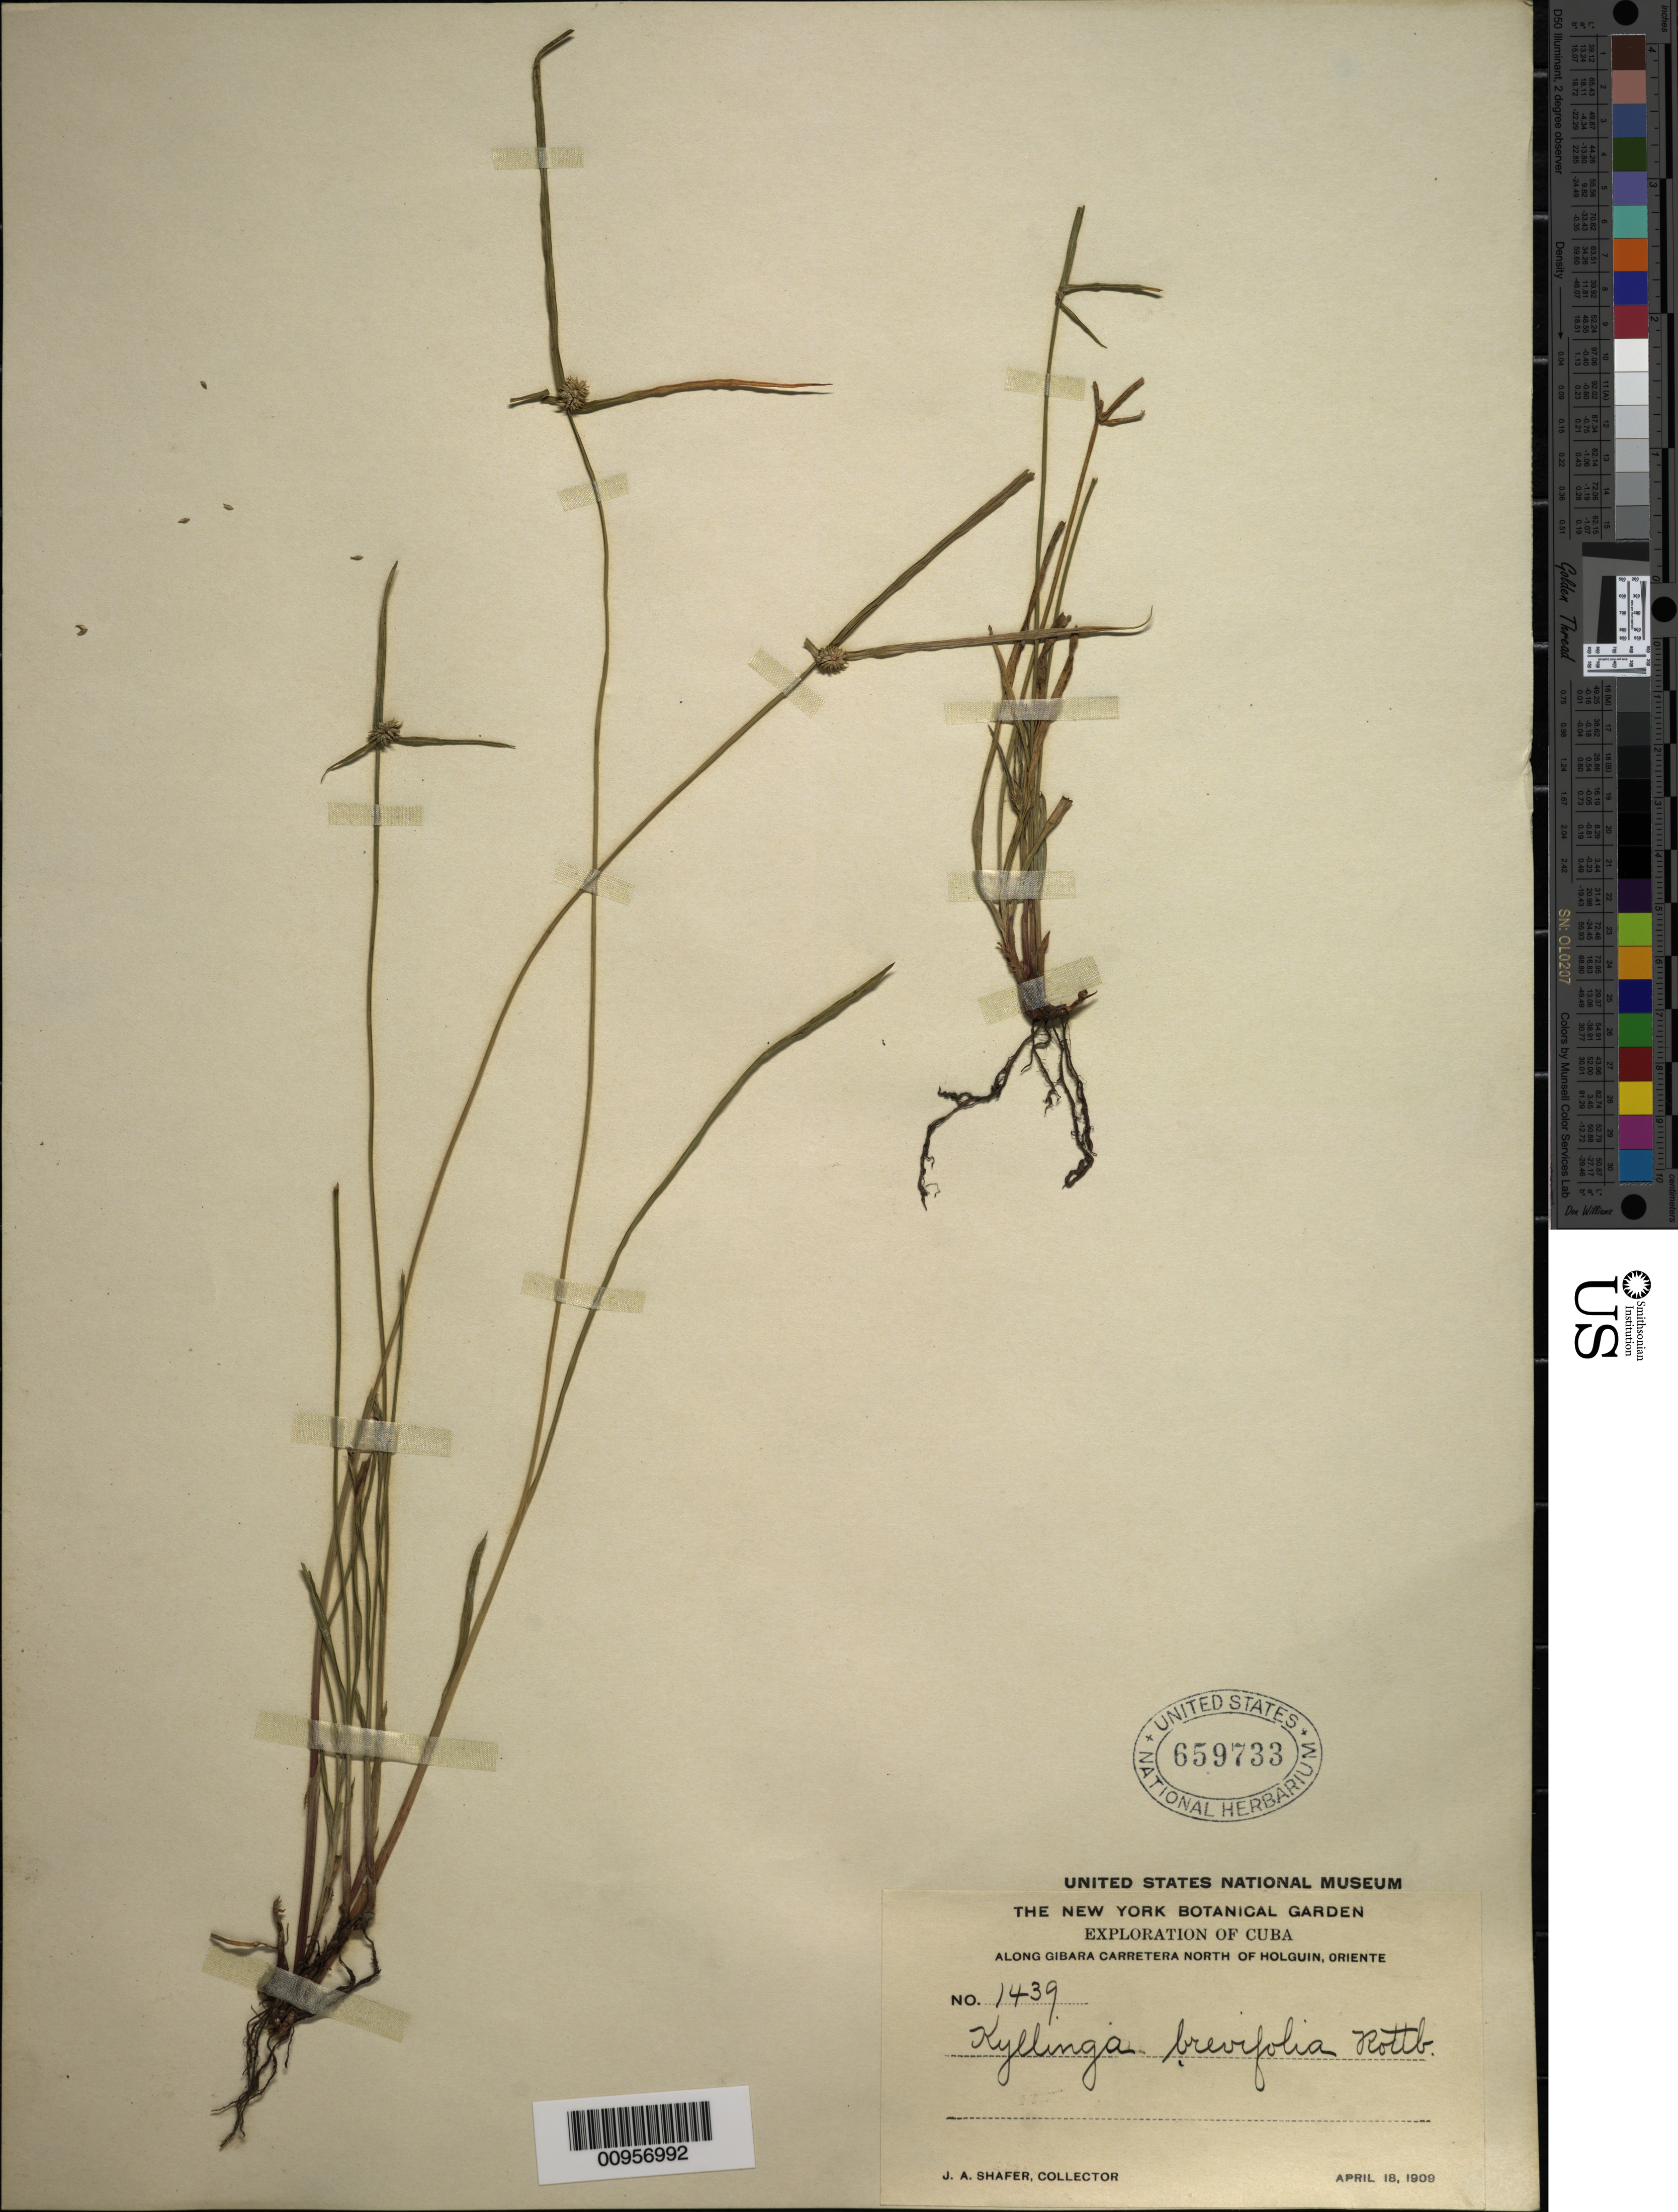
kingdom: Plantae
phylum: Tracheophyta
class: Liliopsida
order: Poales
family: Cyperaceae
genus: Cyperus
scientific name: Cyperus brevifolius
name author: (Rottb.) Hassk.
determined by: Strong, M. T., (US), Smithsonian Institution - National Museum of Natural History (UNITED STATES)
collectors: J. A. Shafer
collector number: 1439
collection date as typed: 18 Apr 1909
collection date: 1909-04-18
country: Cuba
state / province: Holguín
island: Cuba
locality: Along Gibara Carretera, N of Holguin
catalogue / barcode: US 659733